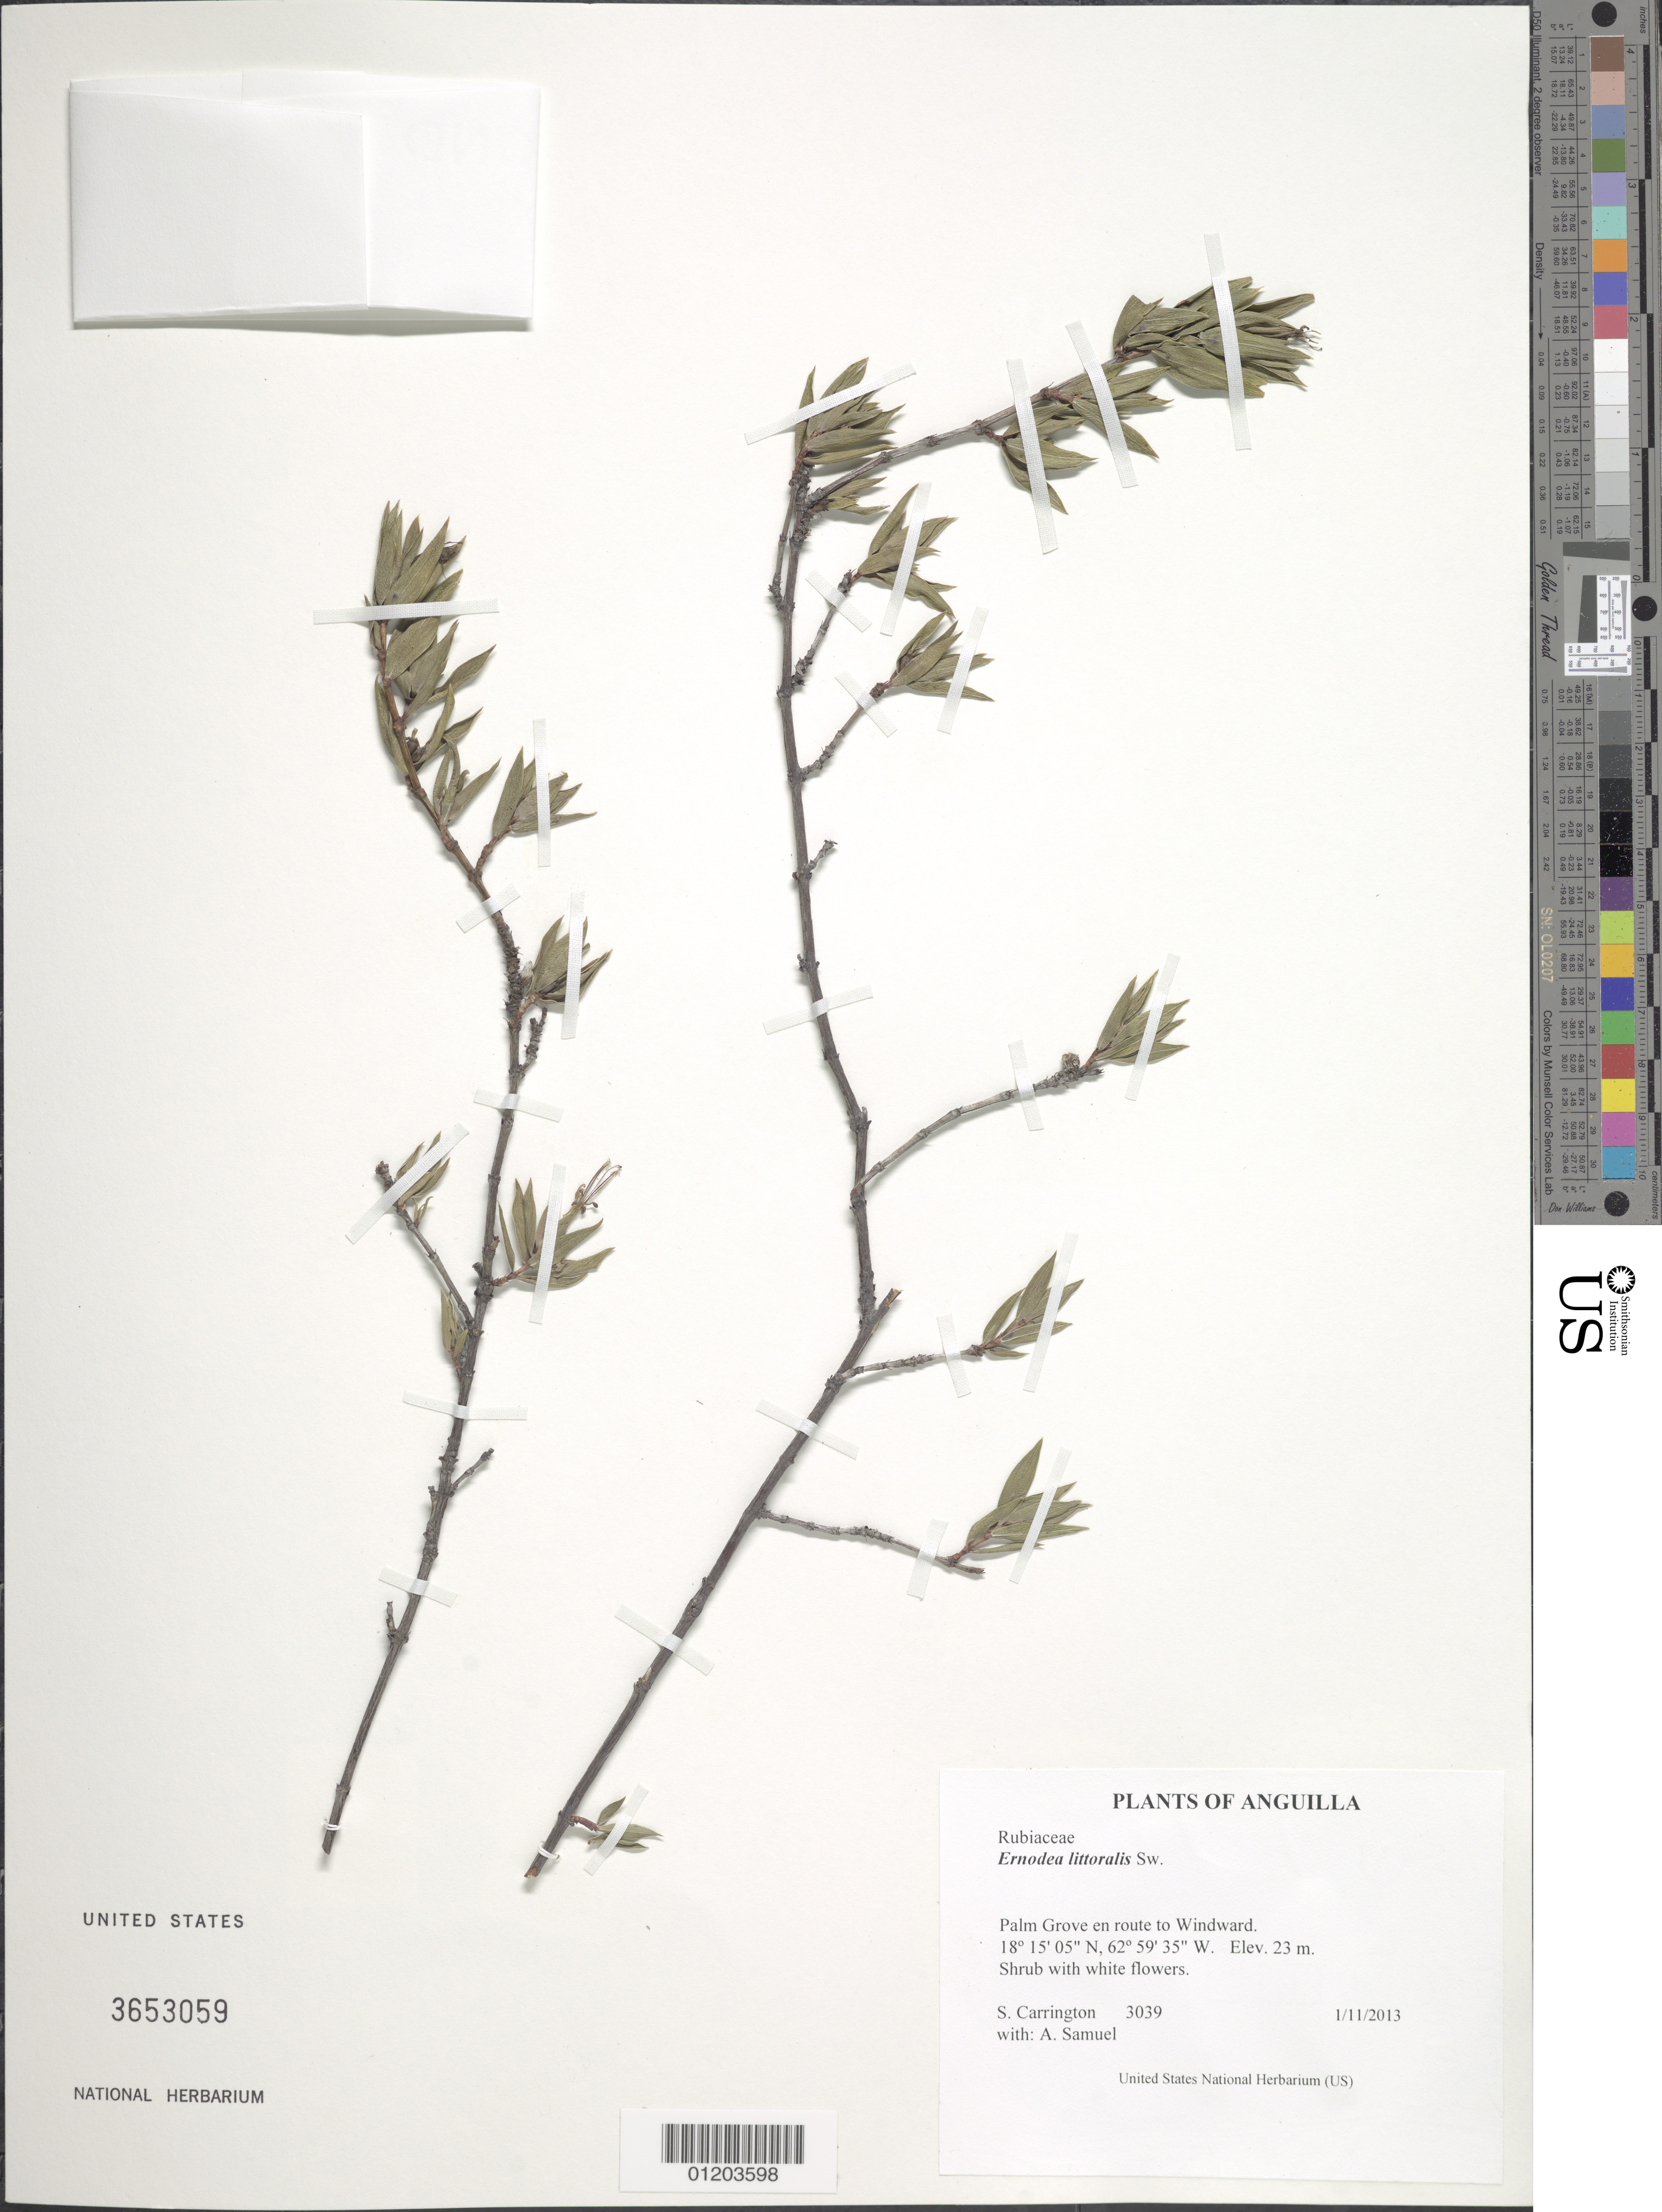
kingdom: Plantae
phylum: Tracheophyta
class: Magnoliopsida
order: Gentianales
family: Rubiaceae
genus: Ernodea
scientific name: Ernodea littoralis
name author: Sw.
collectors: C. M. S. Carrington & A. Samuel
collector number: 3039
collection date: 2013-01-11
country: Anguilla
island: Anguilla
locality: Palm Grove en route to Windwaard.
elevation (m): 23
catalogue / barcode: US 3653059